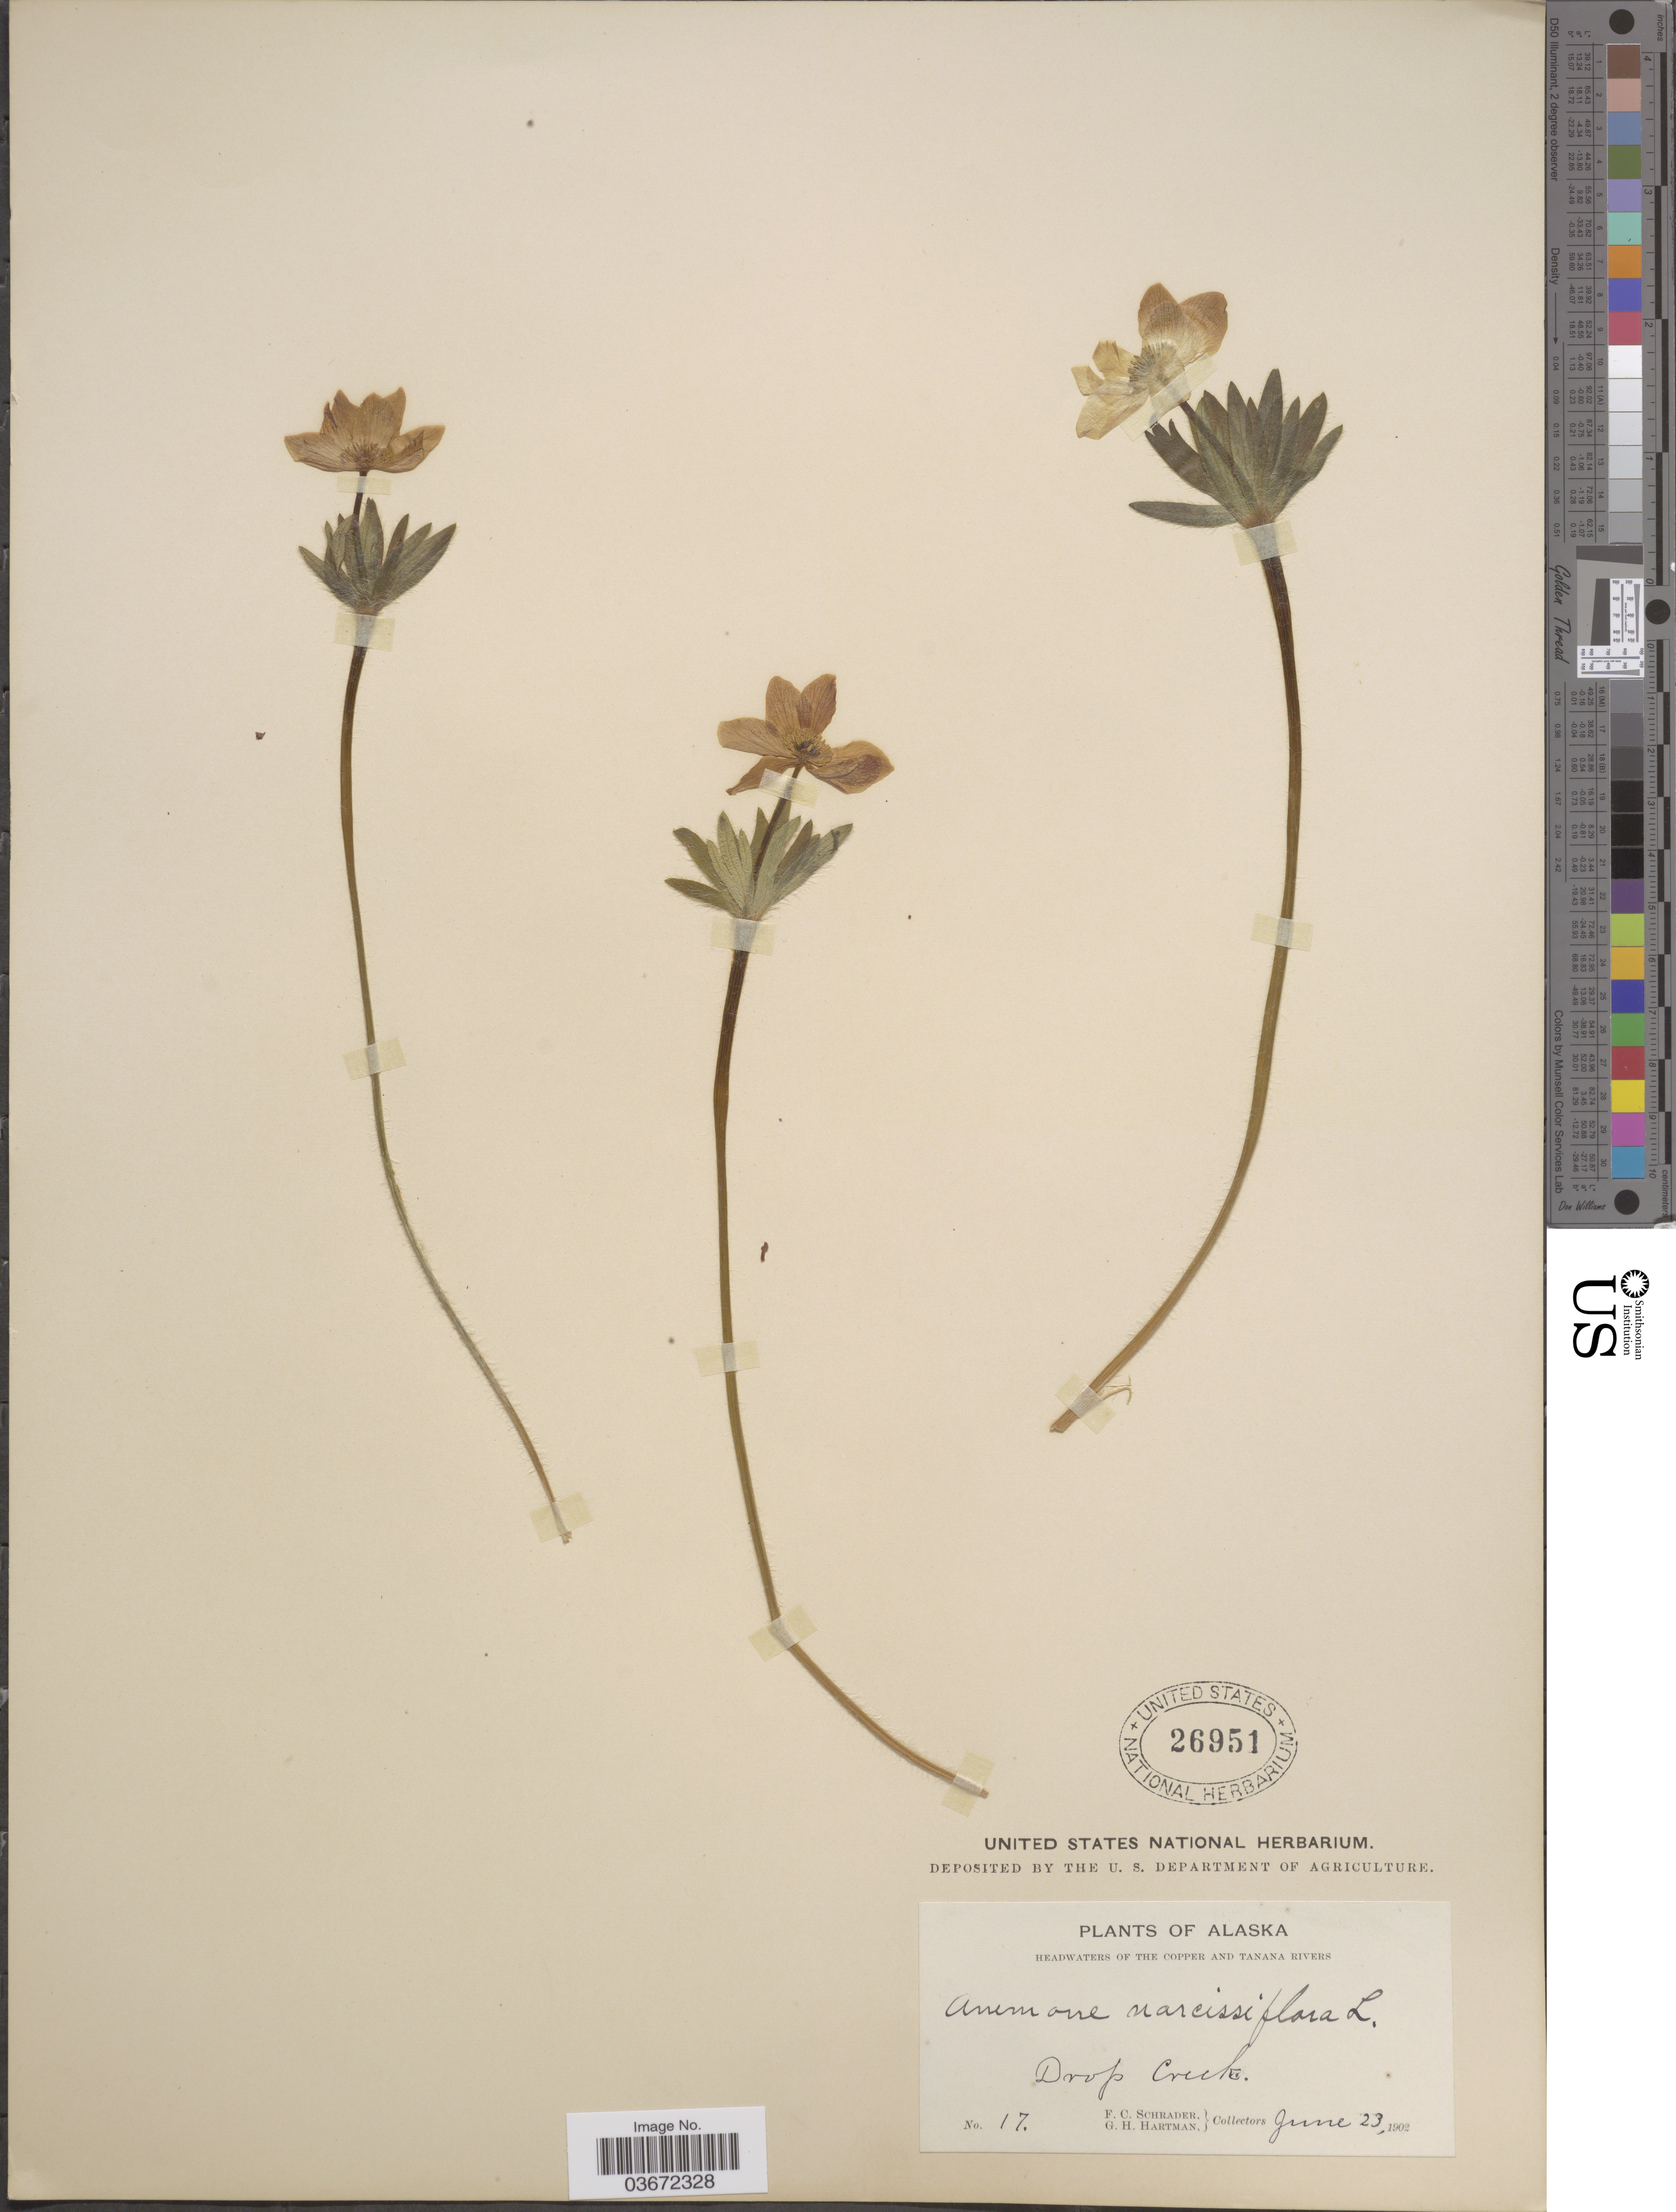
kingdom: Plantae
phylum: Tracheophyta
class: Magnoliopsida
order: Ranunculales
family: Ranunculaceae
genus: Anemone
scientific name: Anemone narcissiflora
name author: L.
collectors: F. C. Schrader & G. H. Hartman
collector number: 17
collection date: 1902-06-23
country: United States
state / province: Alaska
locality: Headwaters of The Copper and Tanana Rivers. Drop Creek.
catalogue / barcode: US 26951